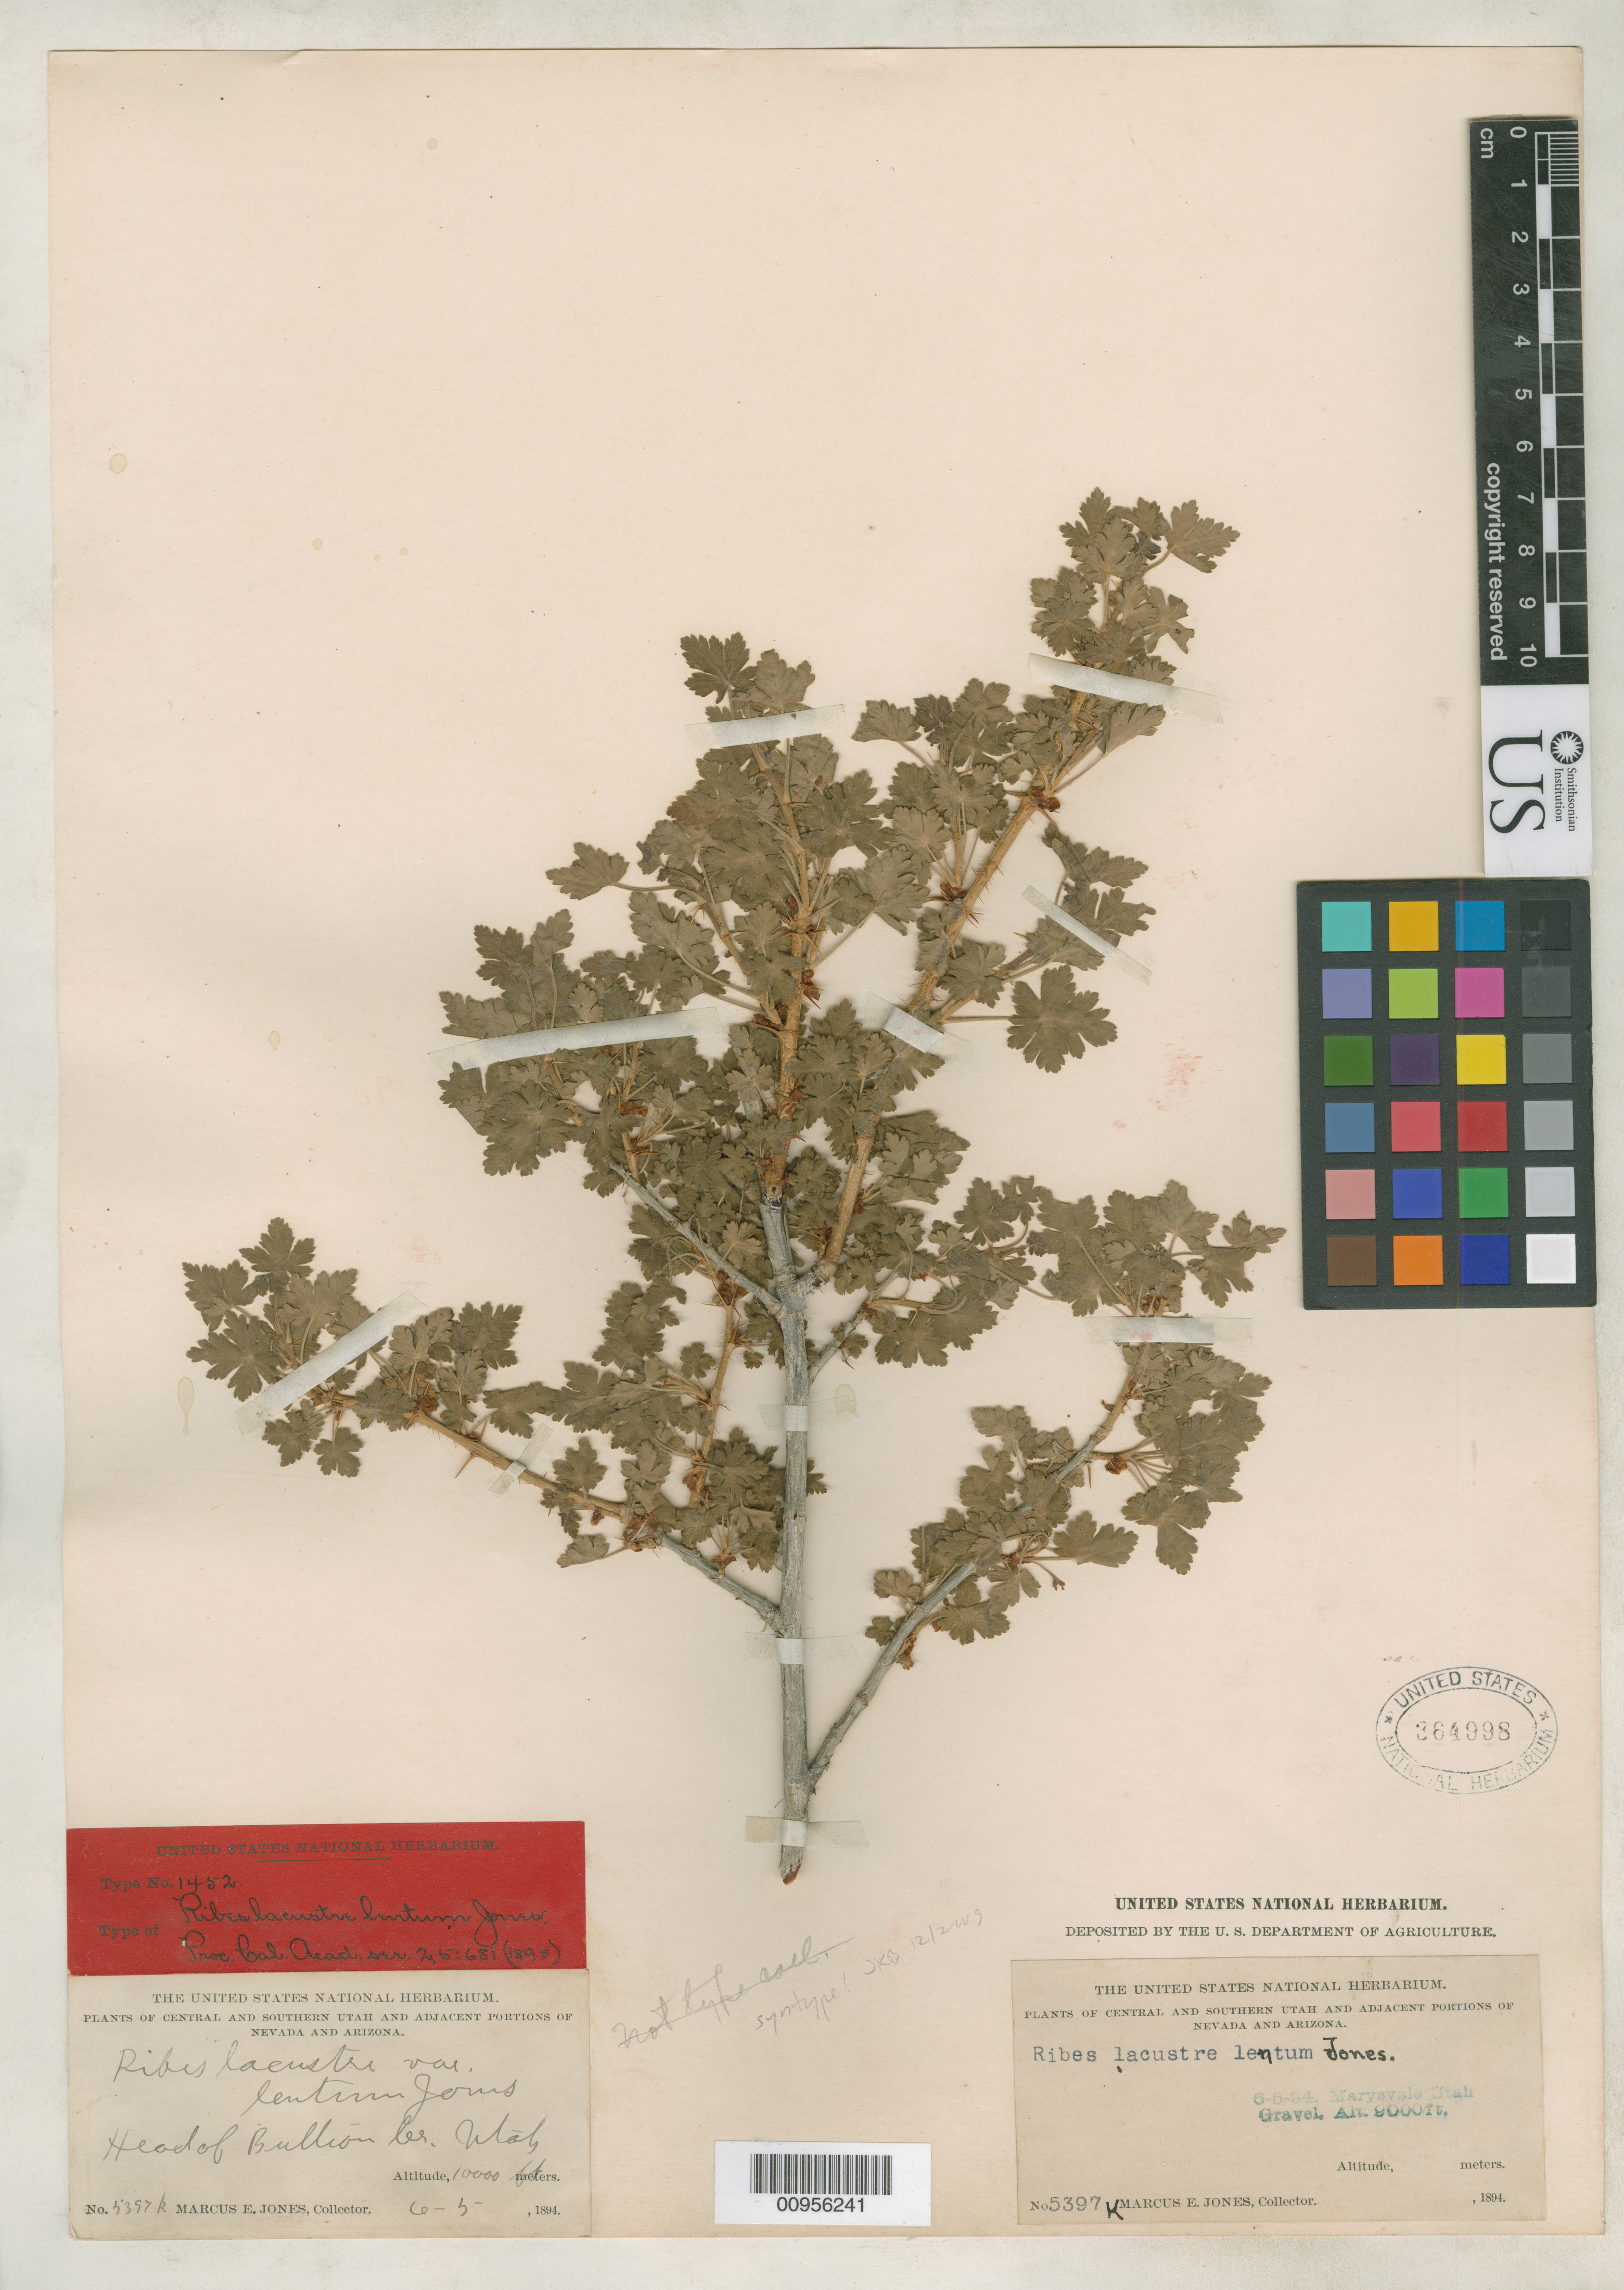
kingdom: Plantae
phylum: Tracheophyta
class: Magnoliopsida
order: Saxifragales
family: Grossulariaceae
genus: Ribes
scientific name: Ribes lacustre var. lentum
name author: M.E. Jones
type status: Syntype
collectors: M. E. Jones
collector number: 5397 K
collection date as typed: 05 Jun 1894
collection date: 1894-06-05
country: United States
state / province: Utah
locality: Head of Bullion Cr.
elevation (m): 3048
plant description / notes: Currently accepted name as cited in Intermt. Fl.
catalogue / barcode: US 364998